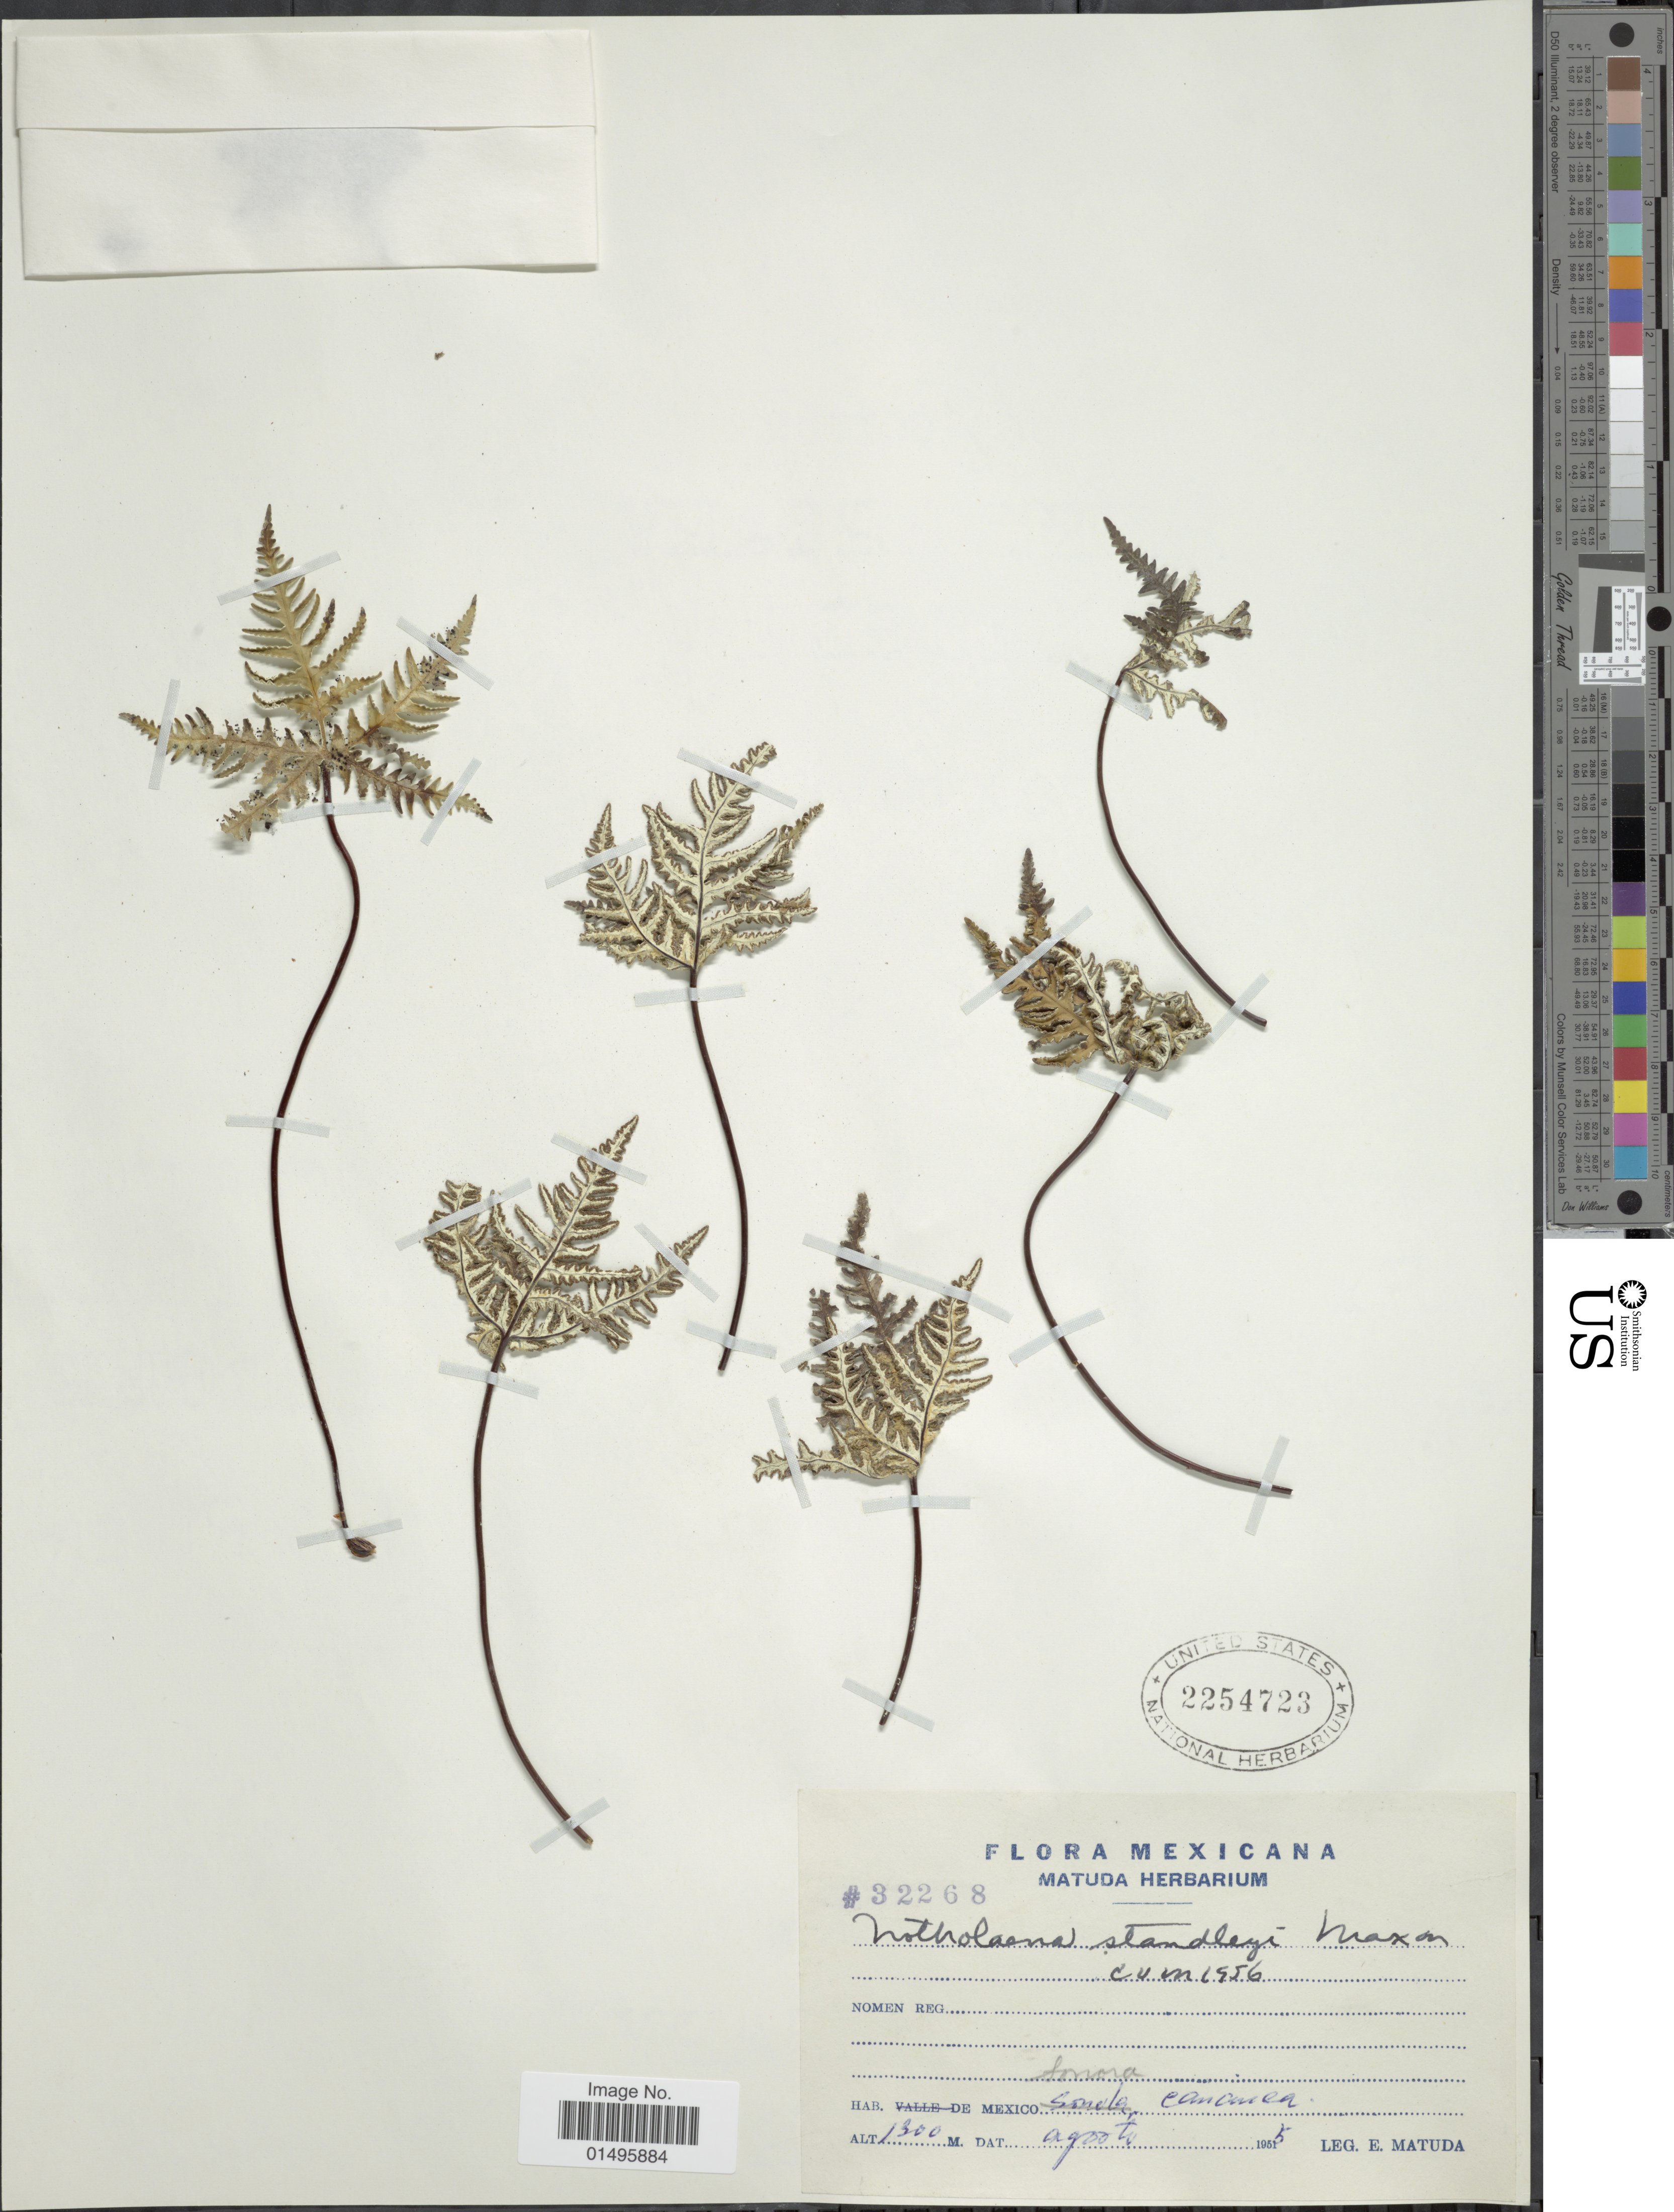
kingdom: Plantae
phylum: Tracheophyta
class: Polypodiopsida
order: Polypodiales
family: Pteridaceae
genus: Notholaena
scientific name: Notholaena standleyi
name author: Maxon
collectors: E. Matuda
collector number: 32268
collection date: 1955-08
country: Mexico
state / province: Sonora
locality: Cananea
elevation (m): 1300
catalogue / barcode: US 2254723